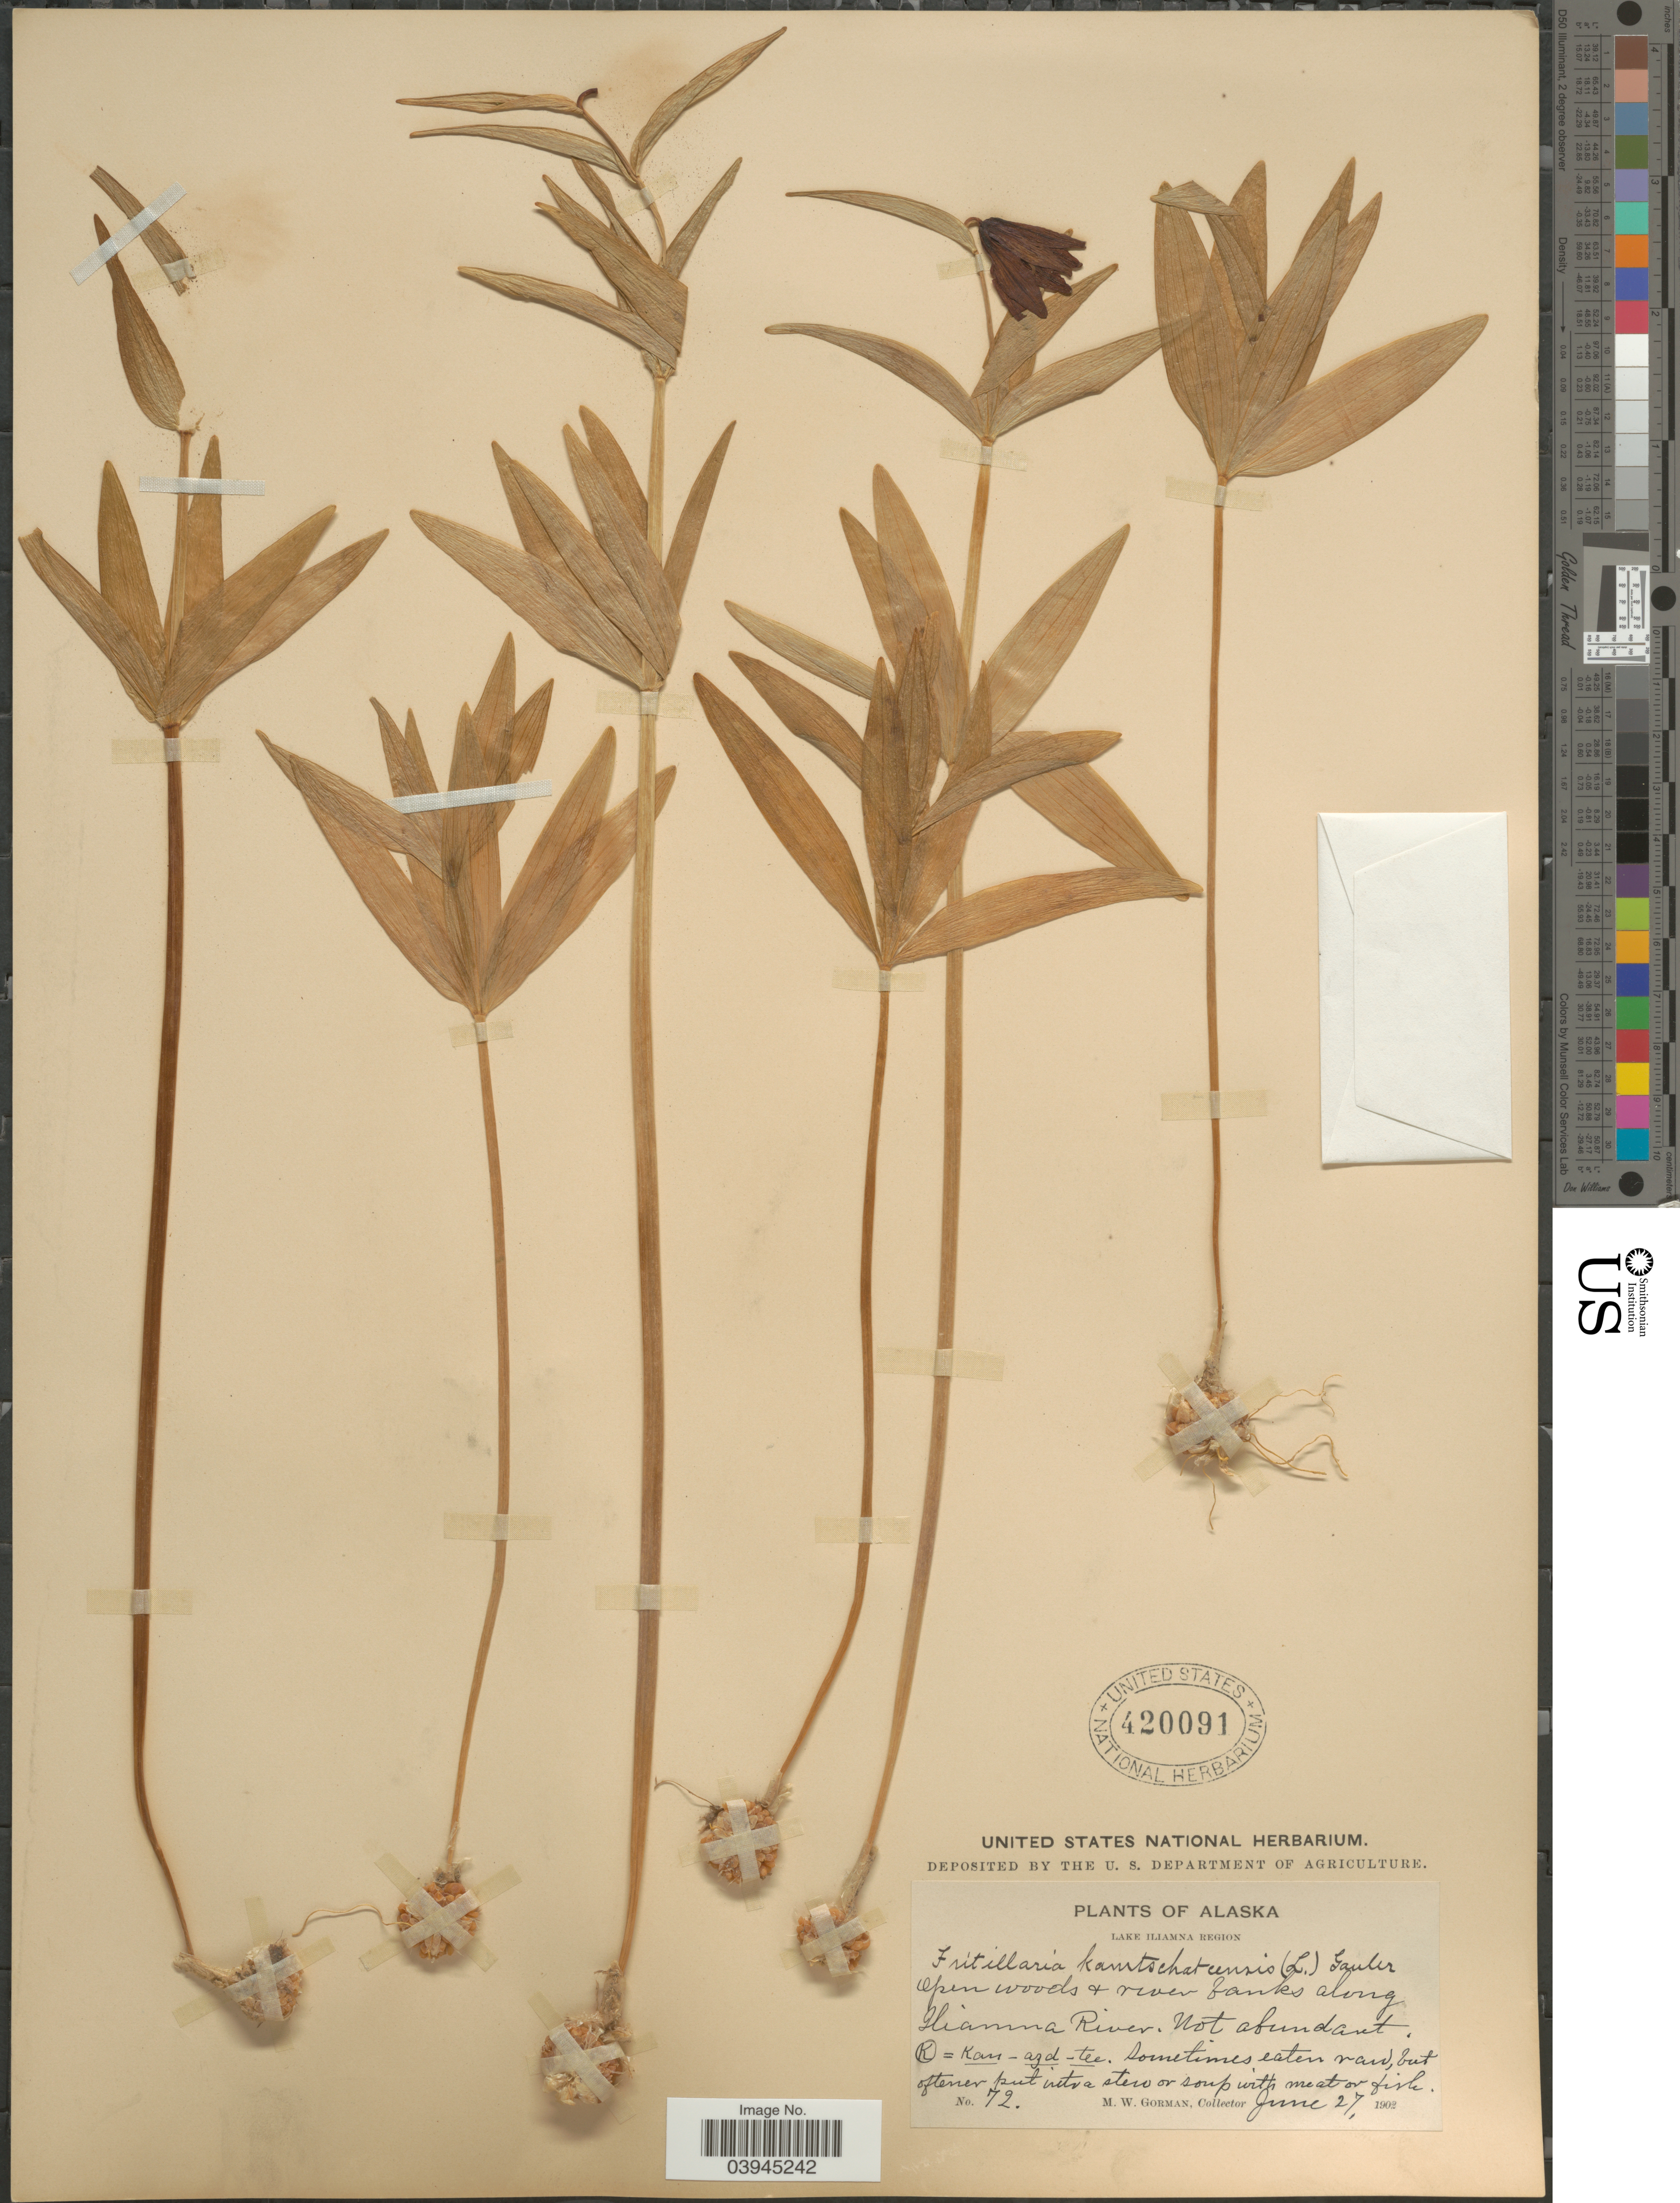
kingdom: Plantae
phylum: Tracheophyta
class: Liliopsida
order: Liliales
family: Liliaceae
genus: Fritillaria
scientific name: Fritillaria camschatcensis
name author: (L.) Ker Gawl.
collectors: M. W. Gorman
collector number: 72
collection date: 1902-06-27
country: United States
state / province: Alaska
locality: Lake Iliamna Region. Open woods + river banks along Iliamna River.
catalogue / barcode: US 420091